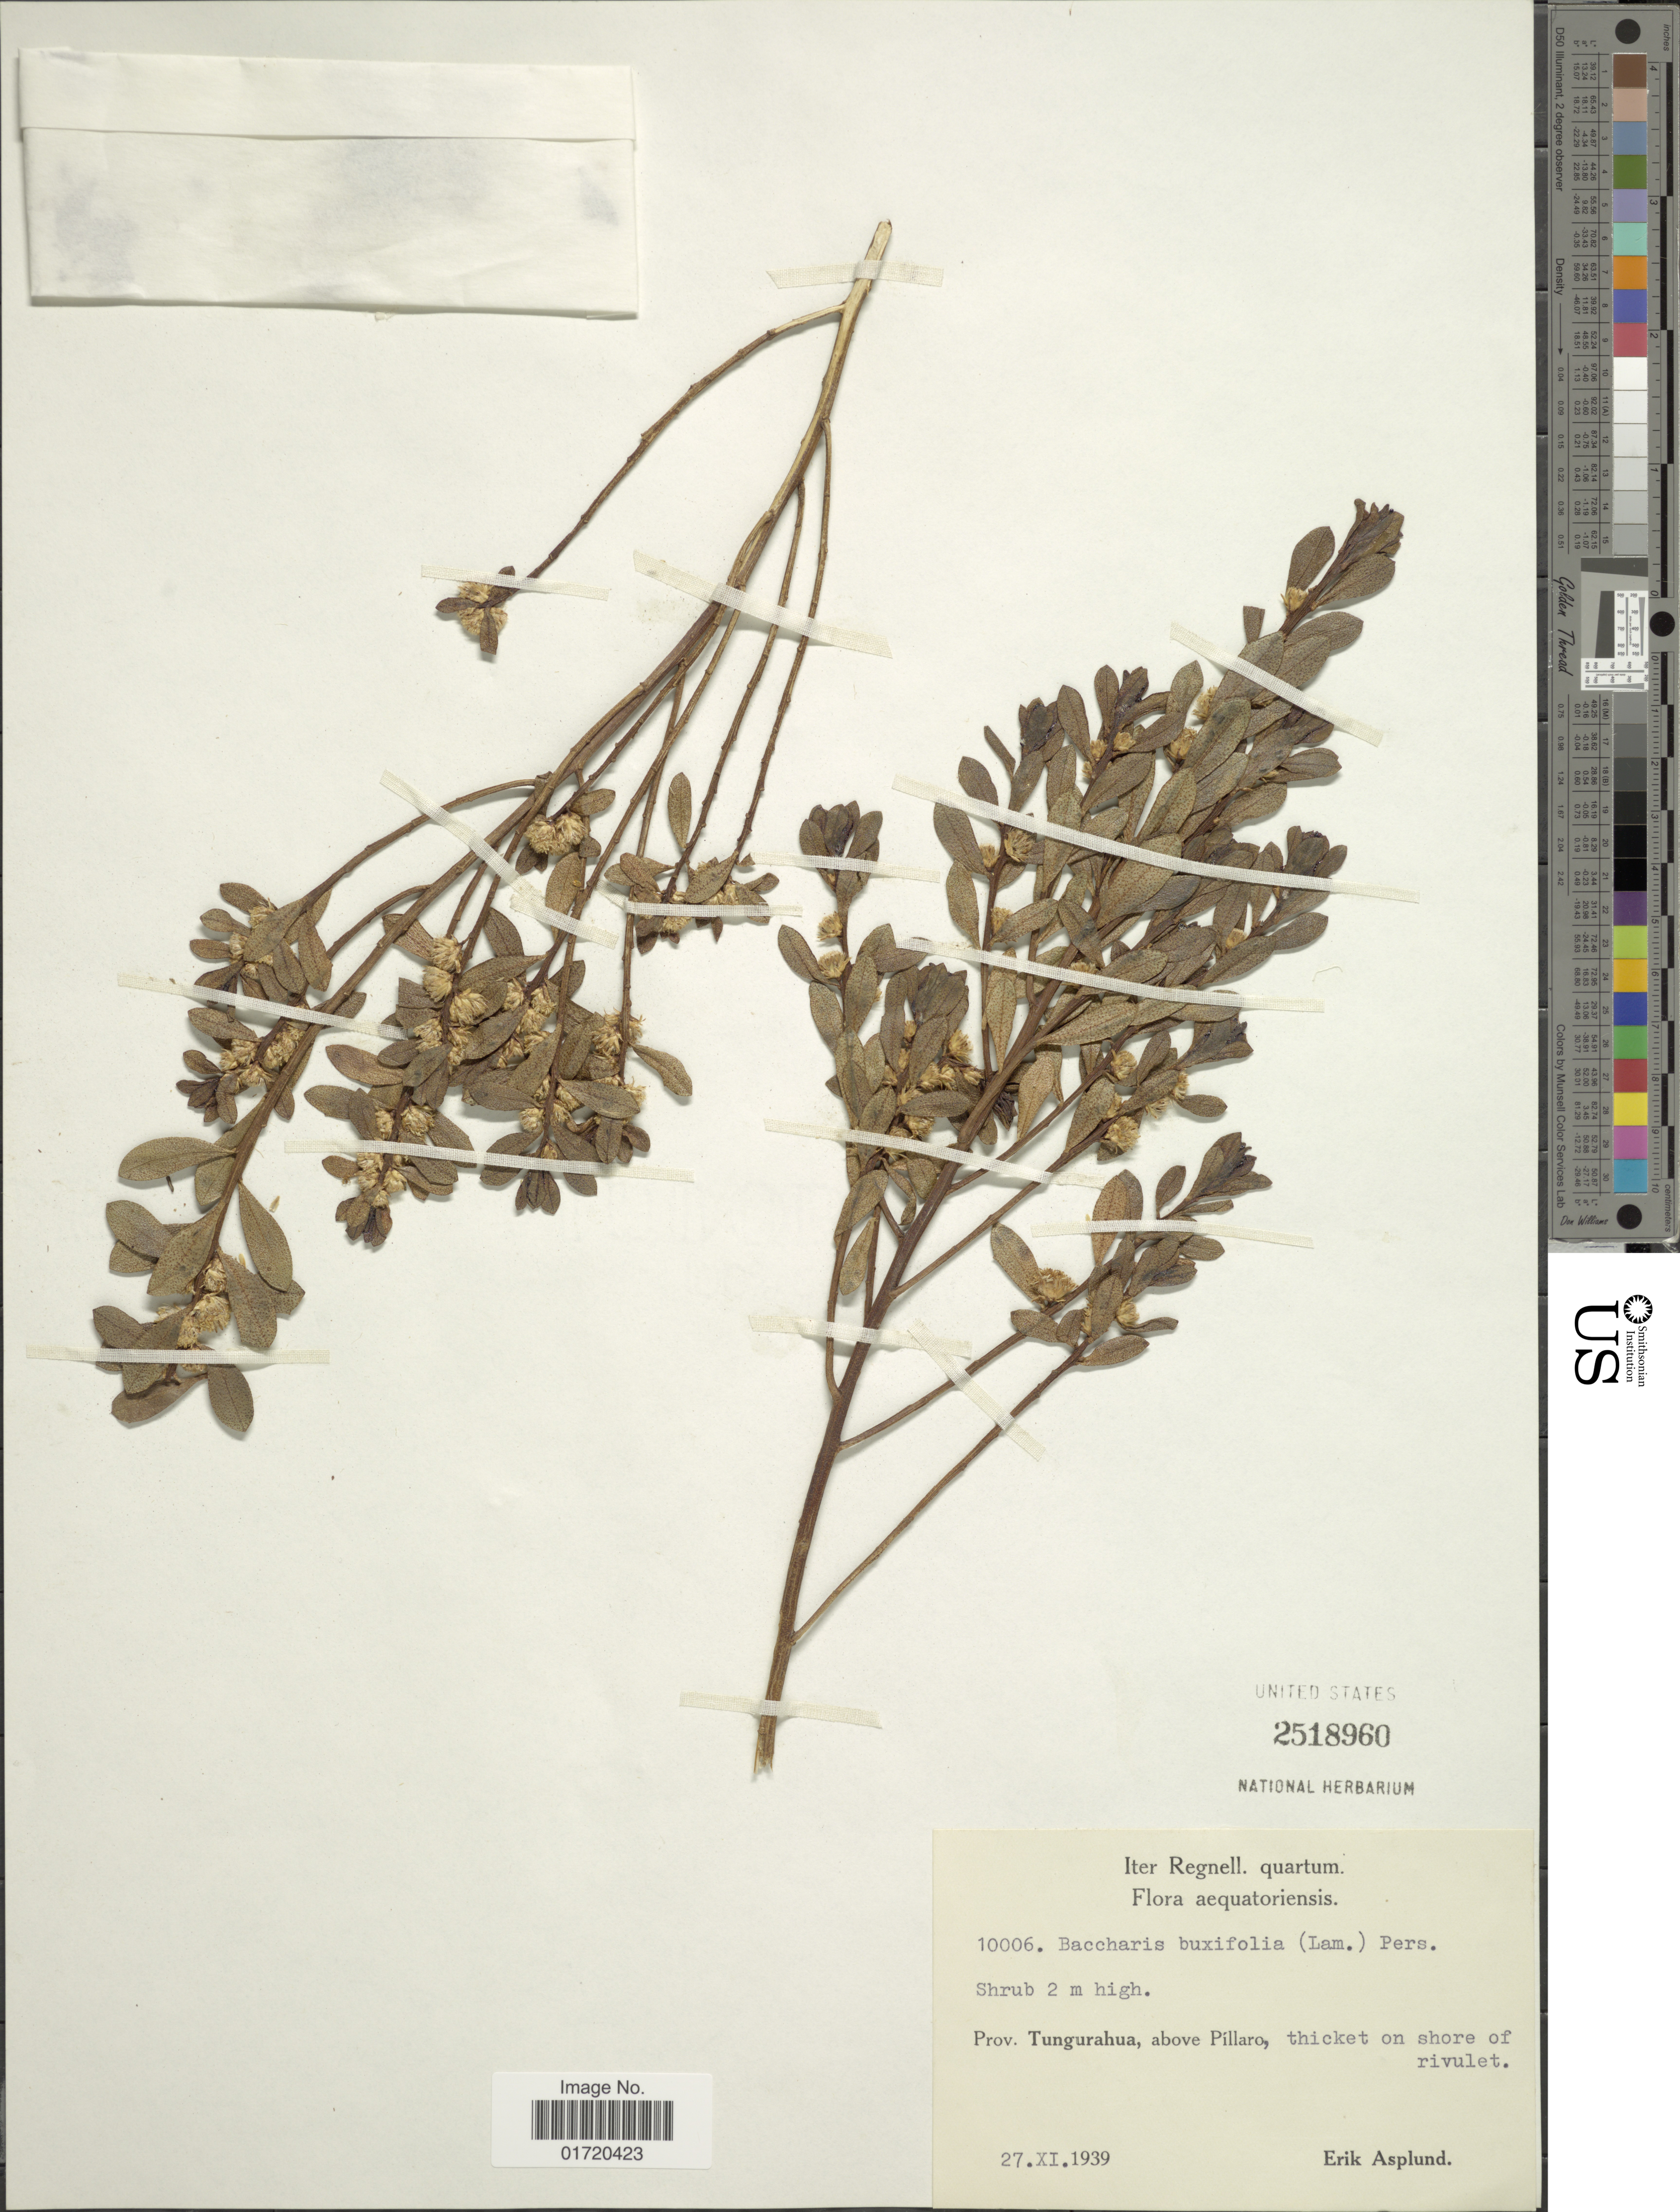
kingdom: Plantae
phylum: Tracheophyta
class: Magnoliopsida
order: Asterales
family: Asteraceae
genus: Baccharis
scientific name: Baccharis buxifolia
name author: (Lam.) Pers.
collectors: E. Asplund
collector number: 10006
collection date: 1939-11-27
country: Ecuador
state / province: Tungurahua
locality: Above Pillaro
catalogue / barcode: US 2518960